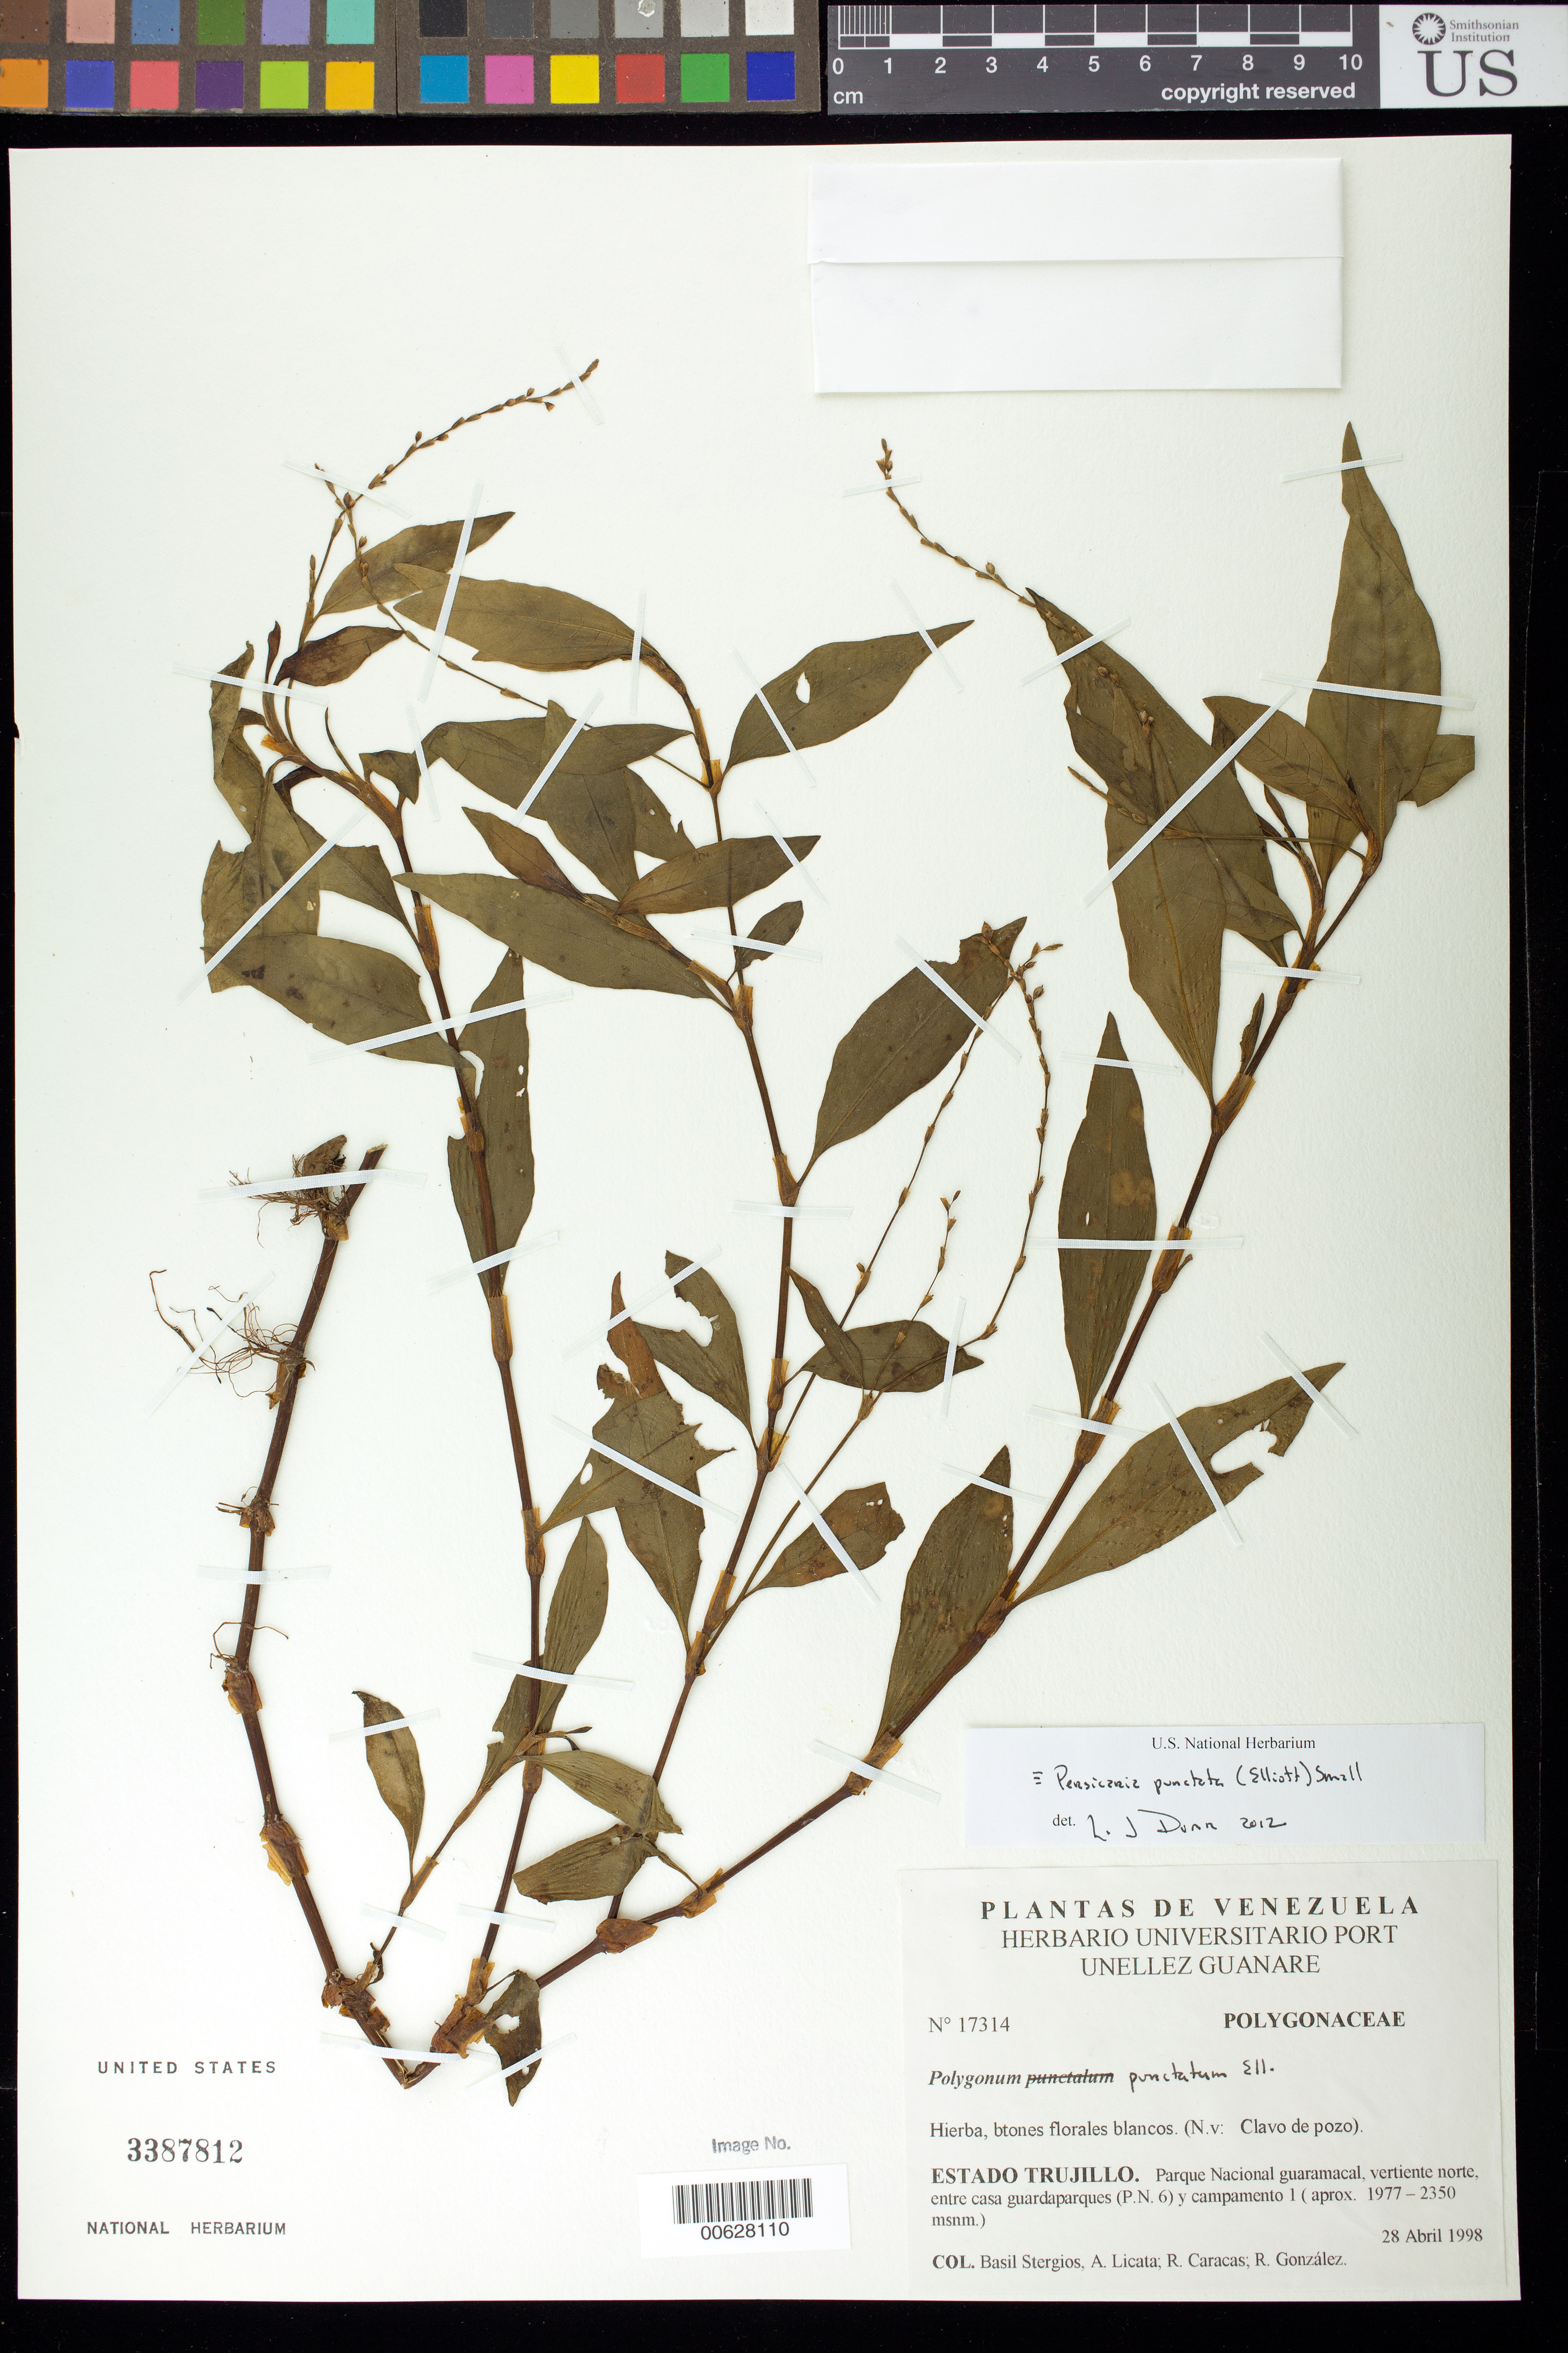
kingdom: Plantae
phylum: Tracheophyta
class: Magnoliopsida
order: Caryophyllales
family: Polygonaceae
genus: Persicaria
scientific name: Persicaria punctata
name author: (Elliott) Small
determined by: Dorr, L. J., (BOT), Smithsonian Institution - National Museum of Natural History (UNITED STATES)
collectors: B. G. Stergios, A. Licata, R. Caracas & R. González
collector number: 17314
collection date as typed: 28 Apr 1998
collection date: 1998-04-28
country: Venezuela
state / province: Trujillo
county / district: Boconó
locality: Parque Nacional Guaramacal, vertiente N, entre casa guardaparques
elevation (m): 1977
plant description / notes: Common name: Clavo de pozo; PORT, US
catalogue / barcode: US 3387812